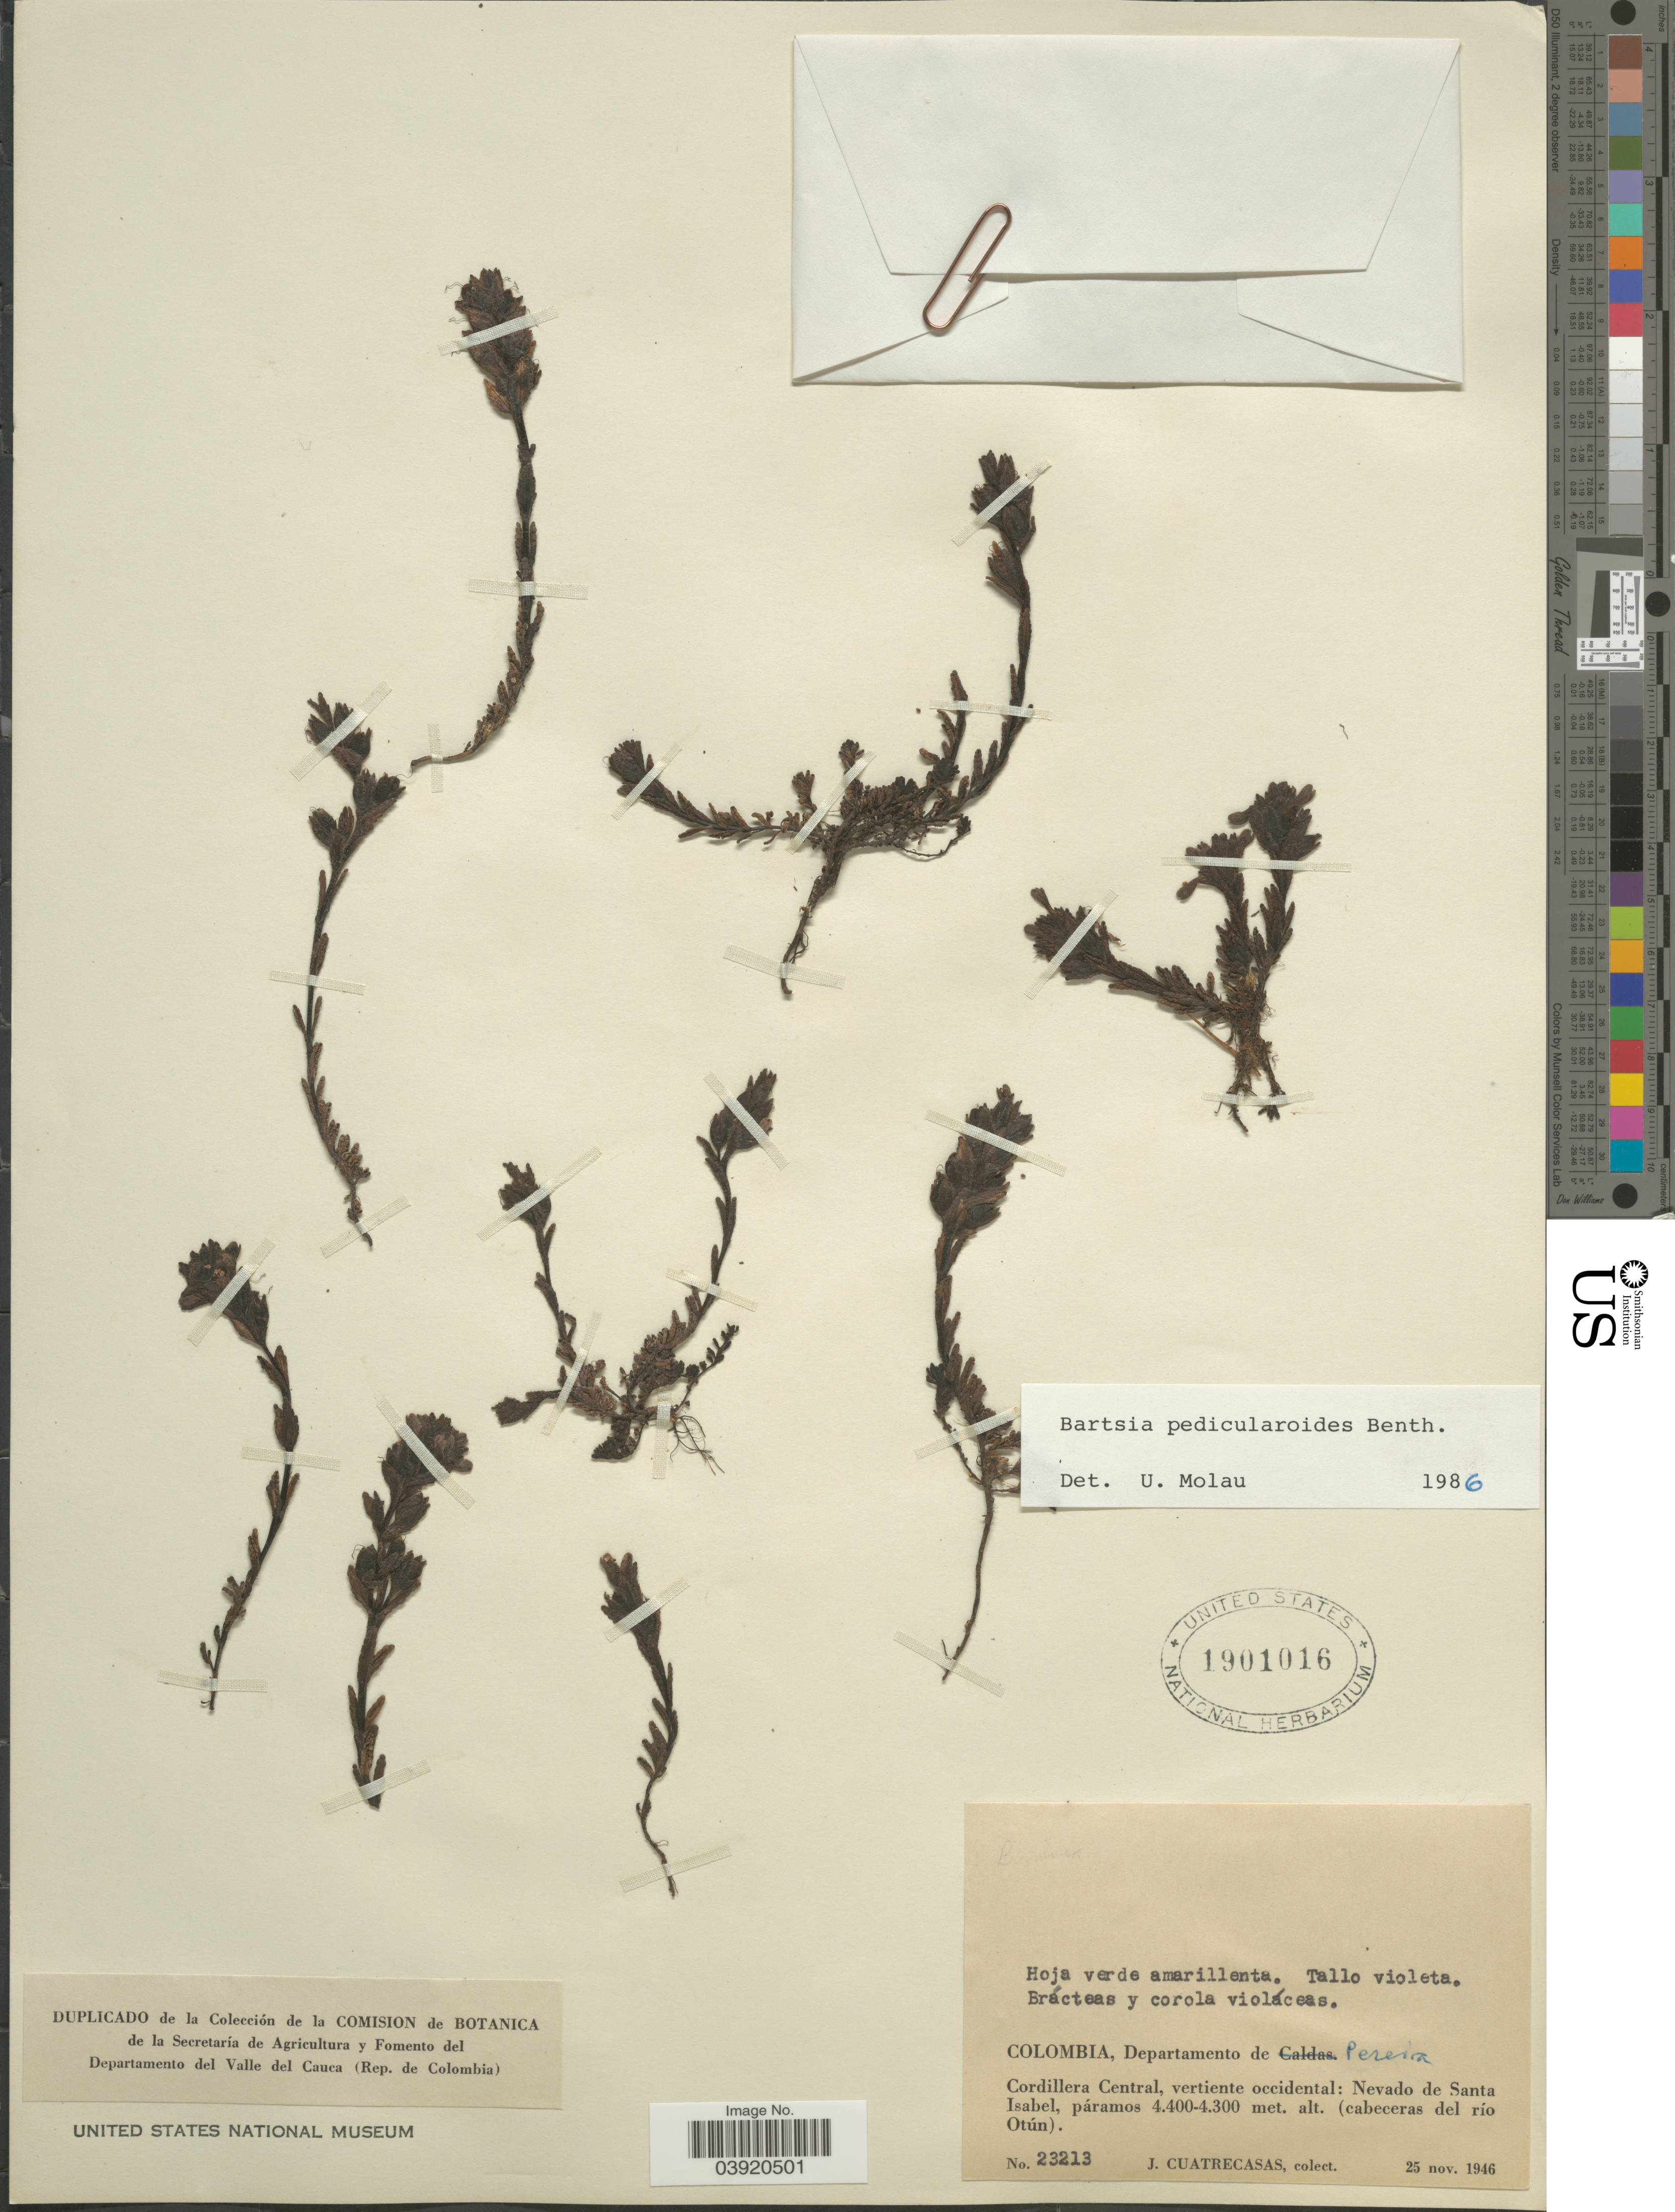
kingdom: Plantae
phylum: Tracheophyta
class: Magnoliopsida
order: Lamiales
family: Orobanchaceae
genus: Bartsia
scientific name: Bartsia pedicularoides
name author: Benth.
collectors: J. Cuatrecasas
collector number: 23213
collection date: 1946-11-25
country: Colombia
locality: Departamento de Pereira. Cordillera Central, vertiente occidental: Nevado de Santa Isabel, páramos (cabeceras del río Otún).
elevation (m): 4300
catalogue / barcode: US 1901016